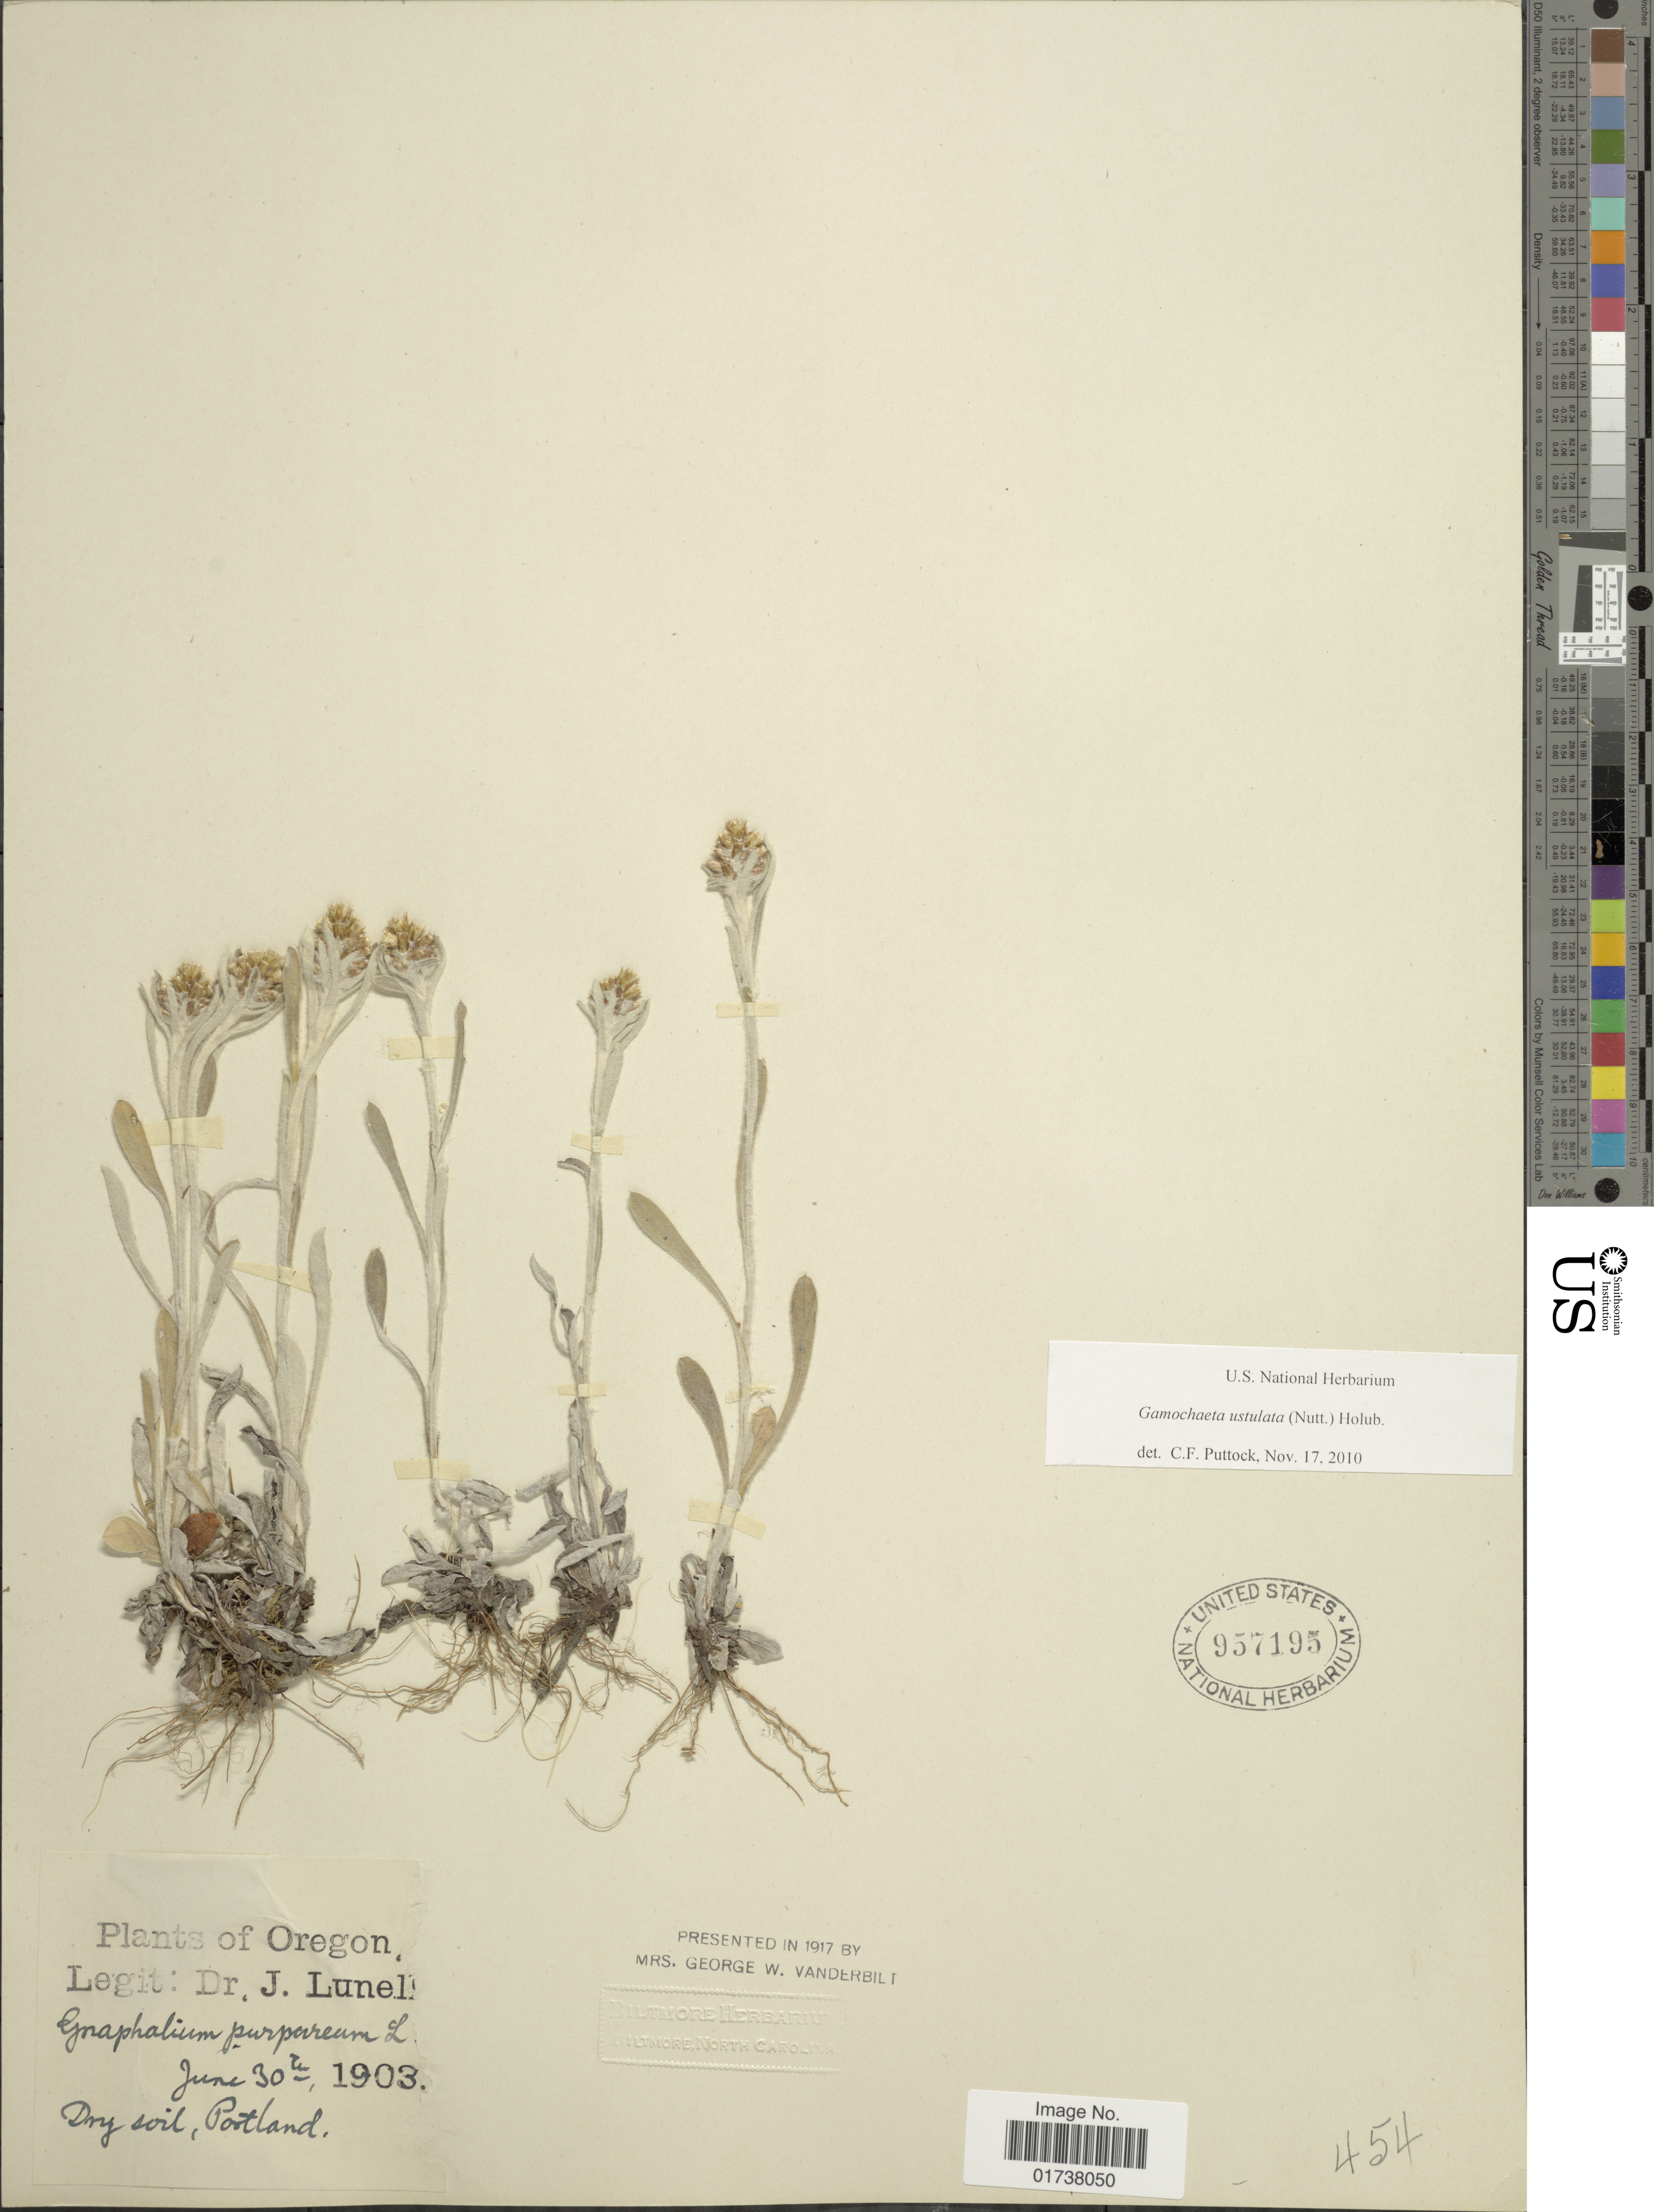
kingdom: Plantae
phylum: Tracheophyta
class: Magnoliopsida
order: Asterales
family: Asteraceae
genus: Gamochaeta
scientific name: Gamochaeta ustulata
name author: (Nutt.) Holub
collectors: J. Lunell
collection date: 1903-06-30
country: United States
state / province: Oregon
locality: Portland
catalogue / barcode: US 957195